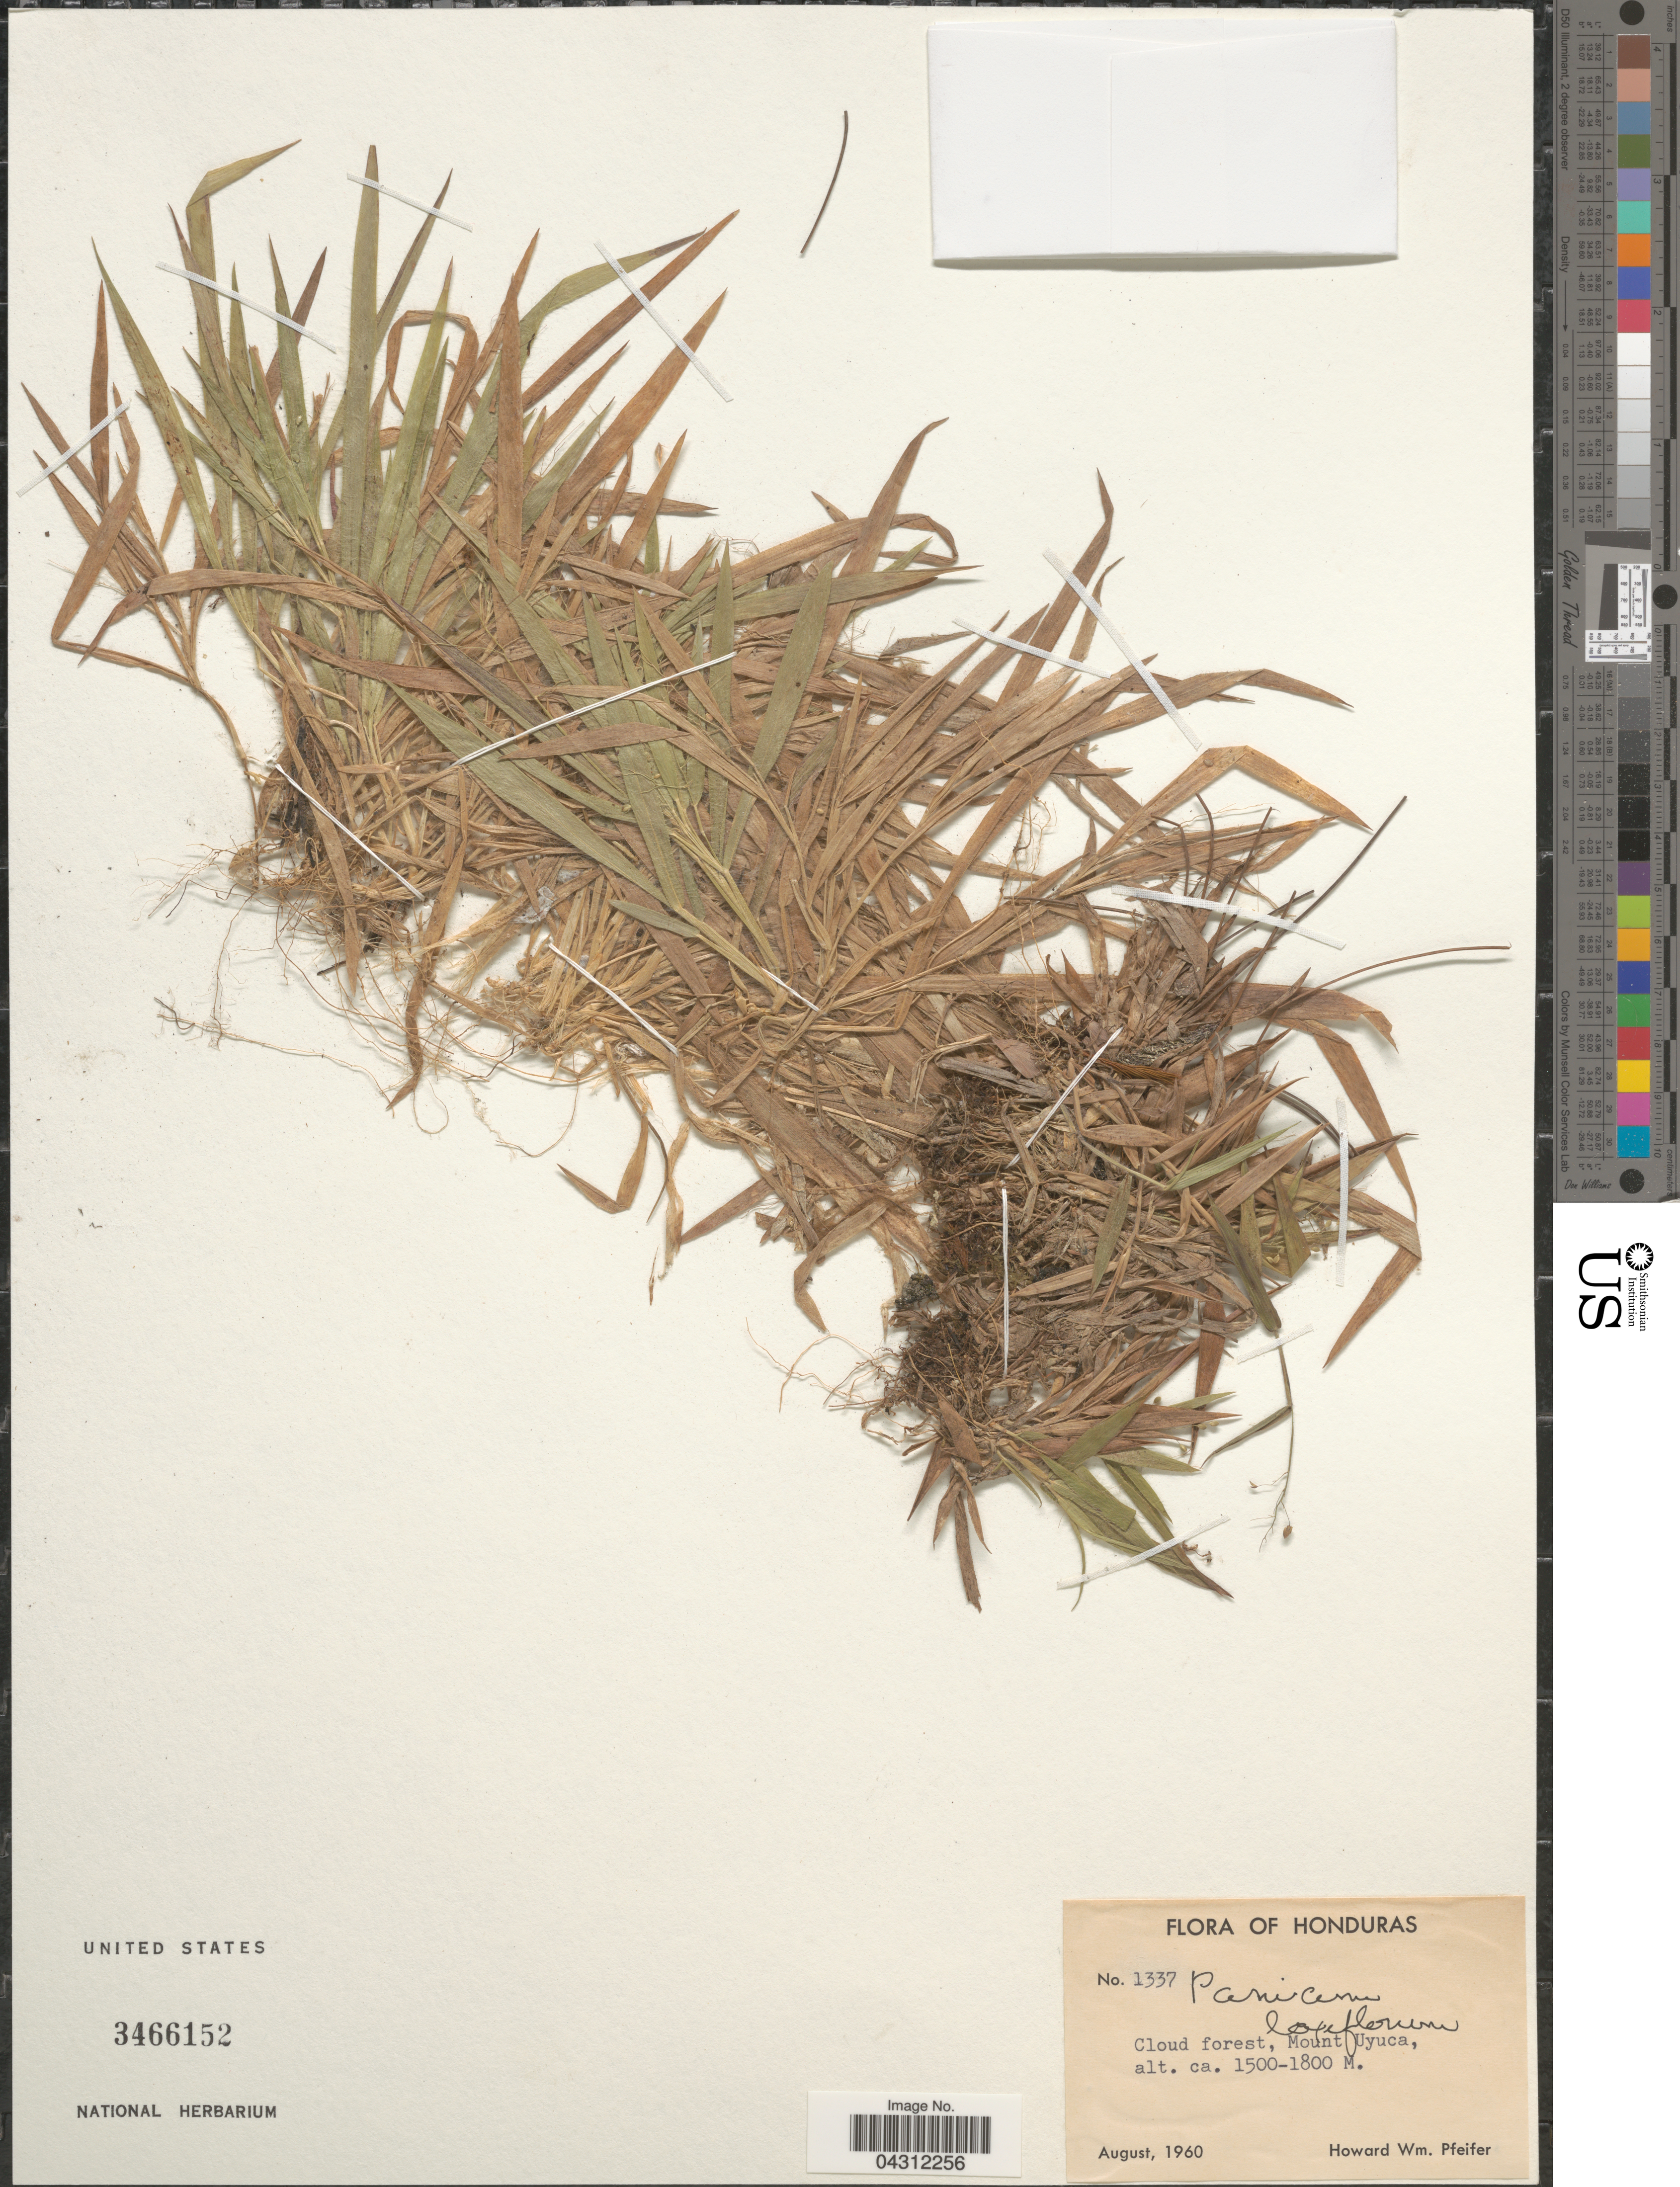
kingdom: Plantae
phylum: Tracheophyta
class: Liliopsida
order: Poales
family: Poaceae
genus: Dichanthelium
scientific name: Dichanthelium laxiflorum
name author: (Lam.) Gould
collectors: H. W. Pfeifer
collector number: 1337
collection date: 1960-08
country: Honduras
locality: Cloud forest, Mount Uyuca.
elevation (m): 1500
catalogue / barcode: US 3466152